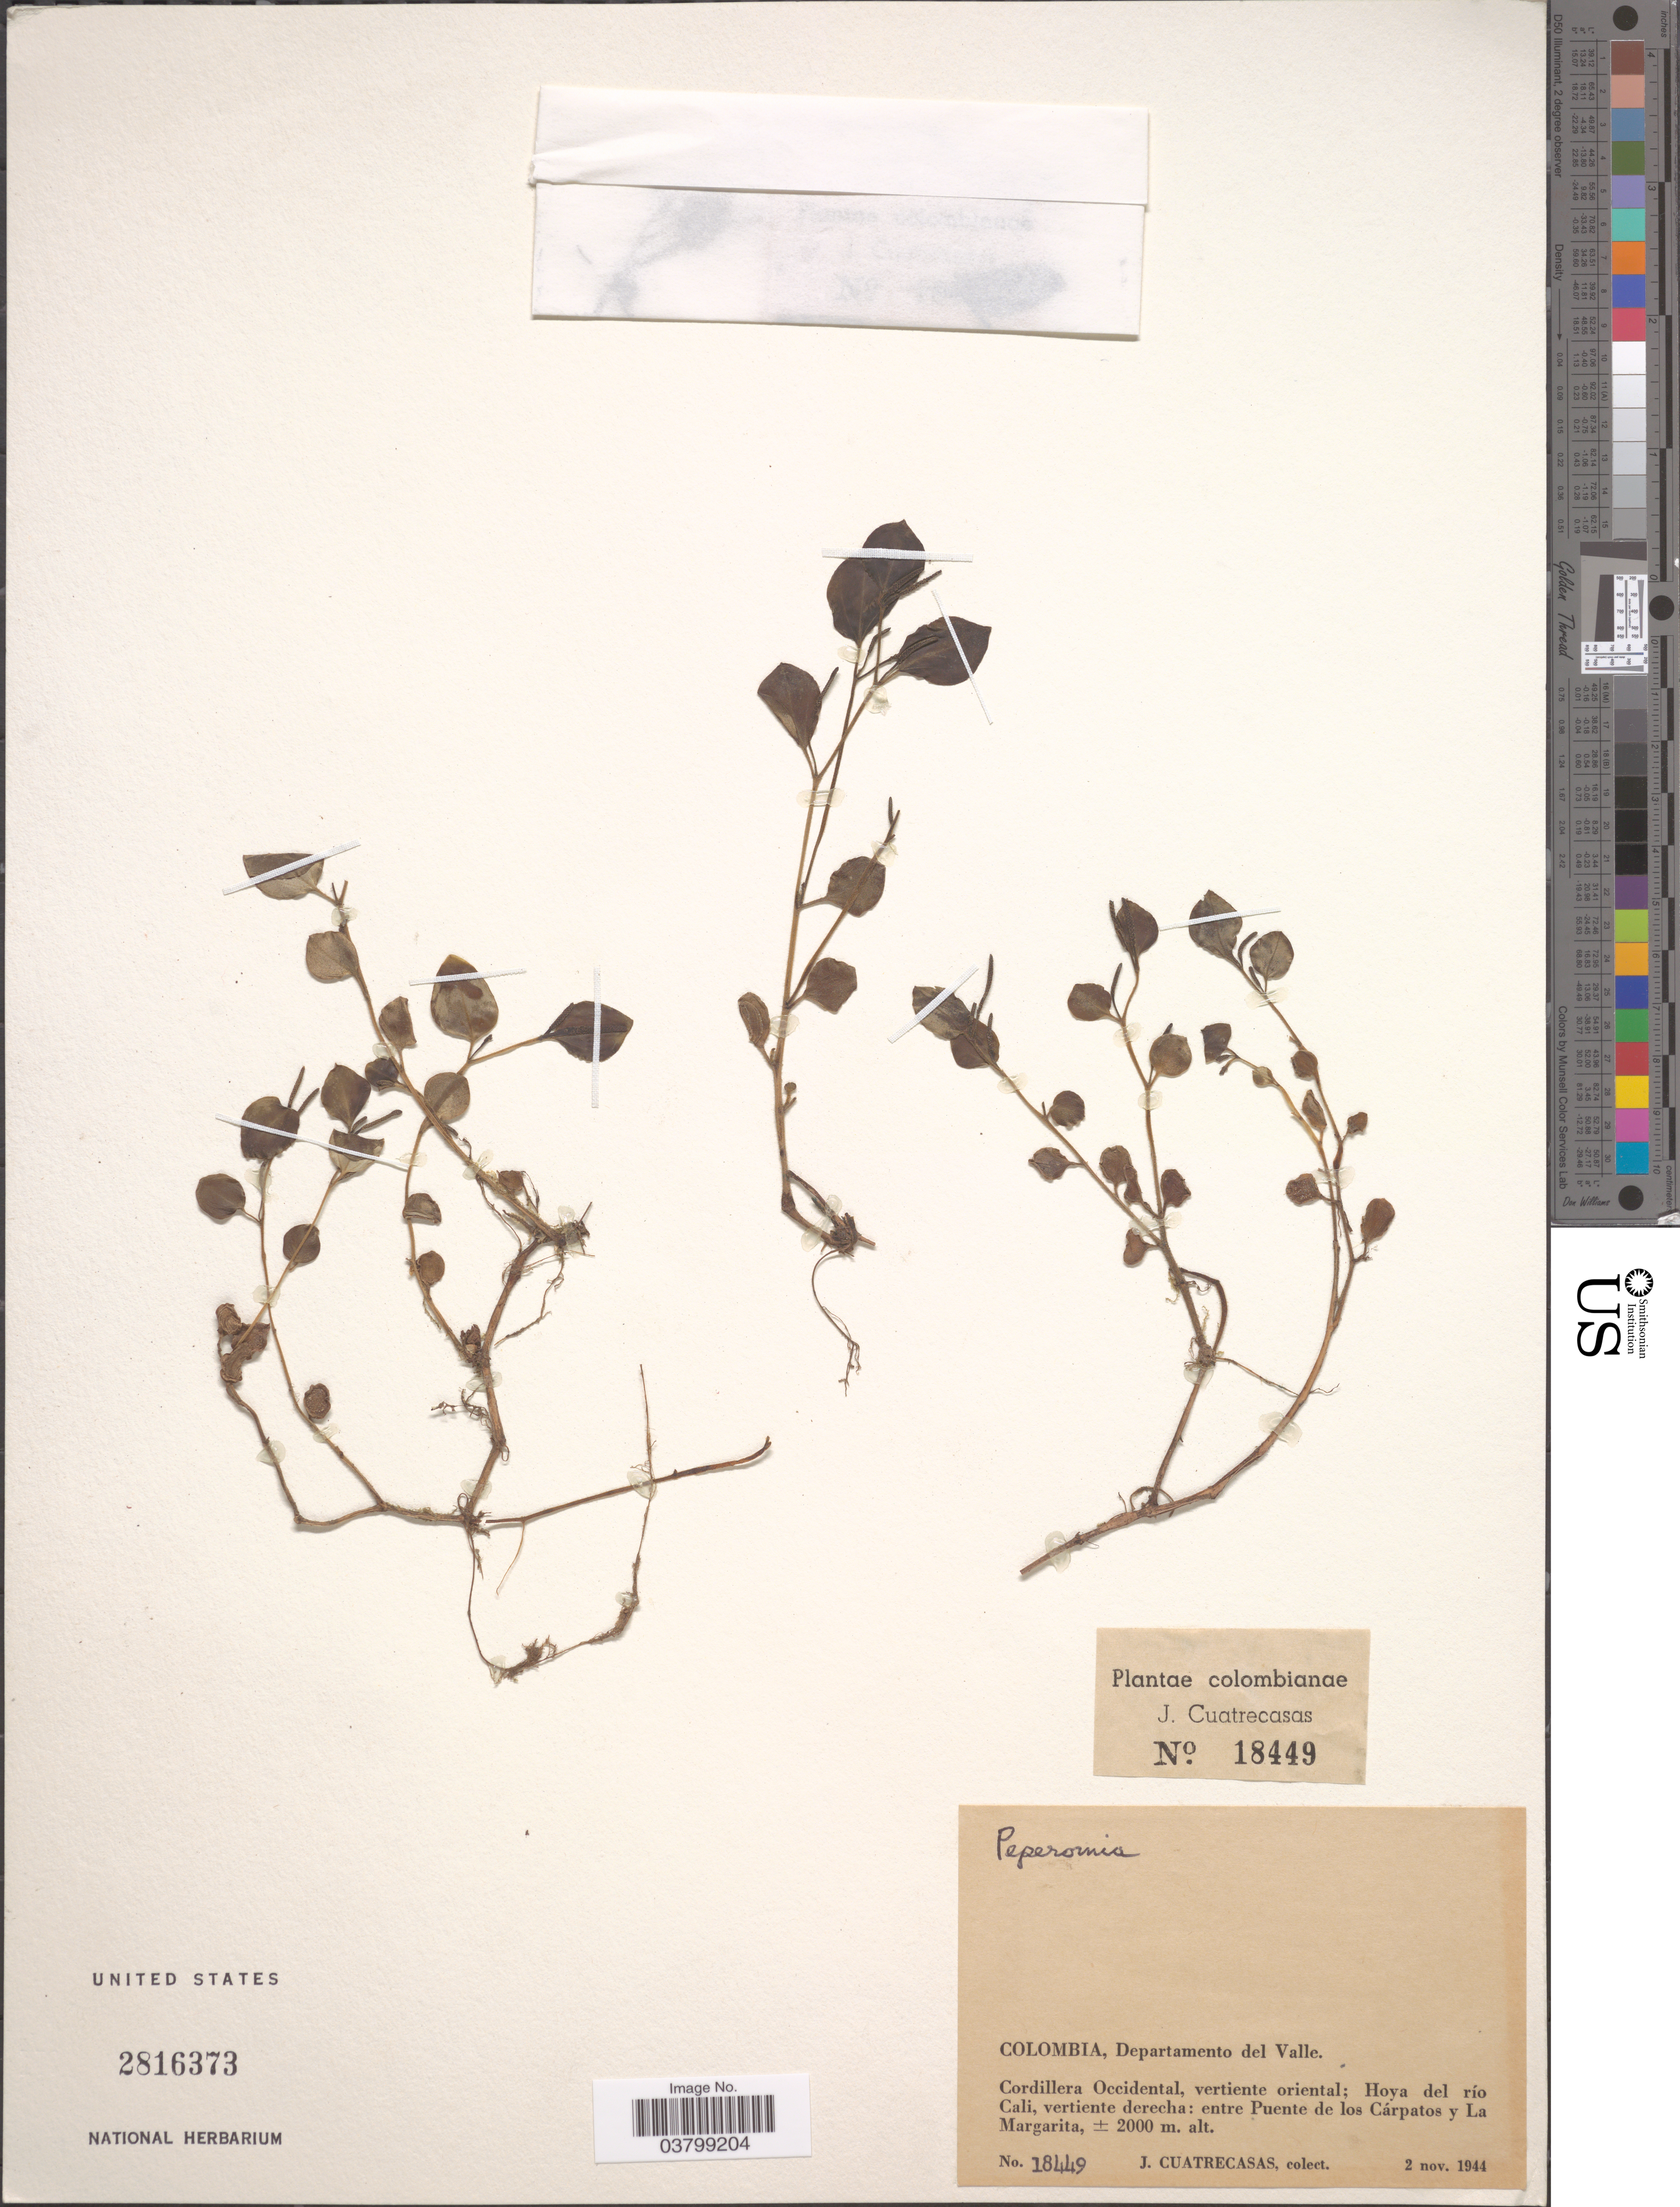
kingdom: Plantae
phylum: Tracheophyta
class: Magnoliopsida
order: Piperales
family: Piperaceae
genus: Peperomia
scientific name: Peperomia sp.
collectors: J. Cuatrecasas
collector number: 18449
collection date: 1944-11-02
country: Colombia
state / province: Valle del Cauca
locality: Departamento del Valle. Cordillera Occidental, vertiente oriental: Hoya del río Cali, vertiente derecha: entre Puente de los Cárpatos y La Margarita.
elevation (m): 2000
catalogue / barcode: US 2816373